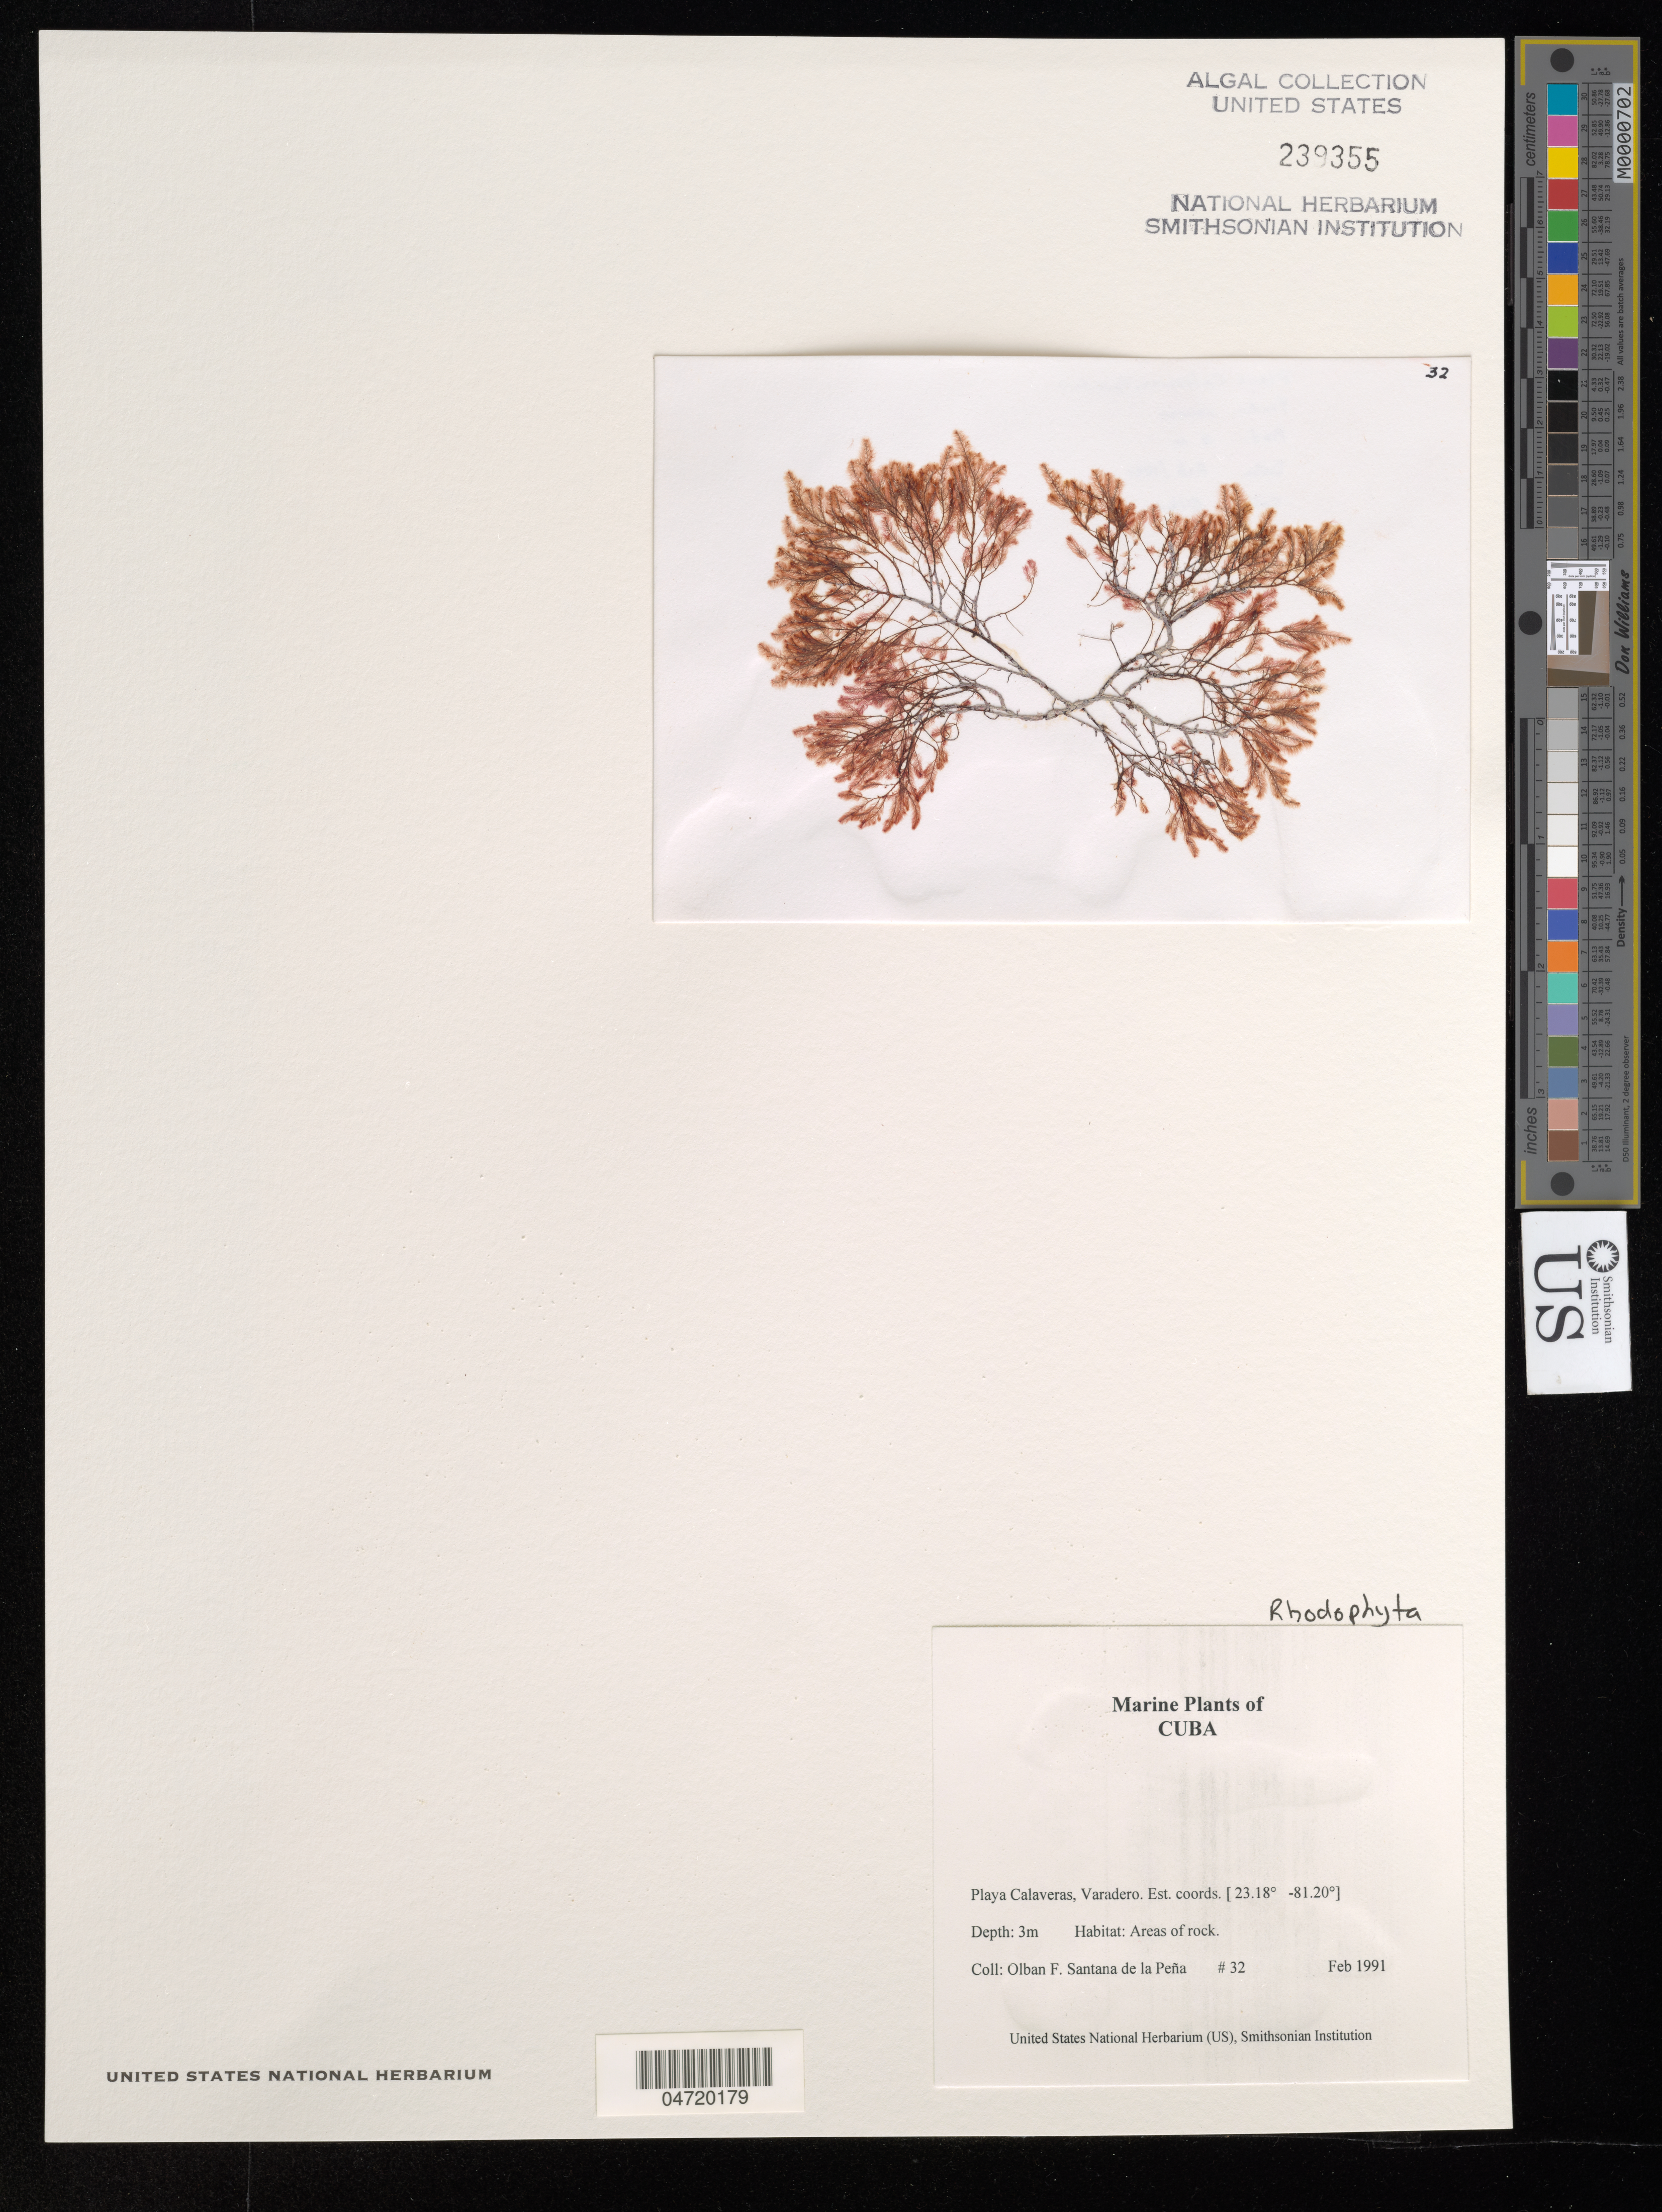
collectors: O. Santana de la Peña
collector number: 32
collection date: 1991-02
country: Cuba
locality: Playa Calaveras, Varadero.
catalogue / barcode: US 239355